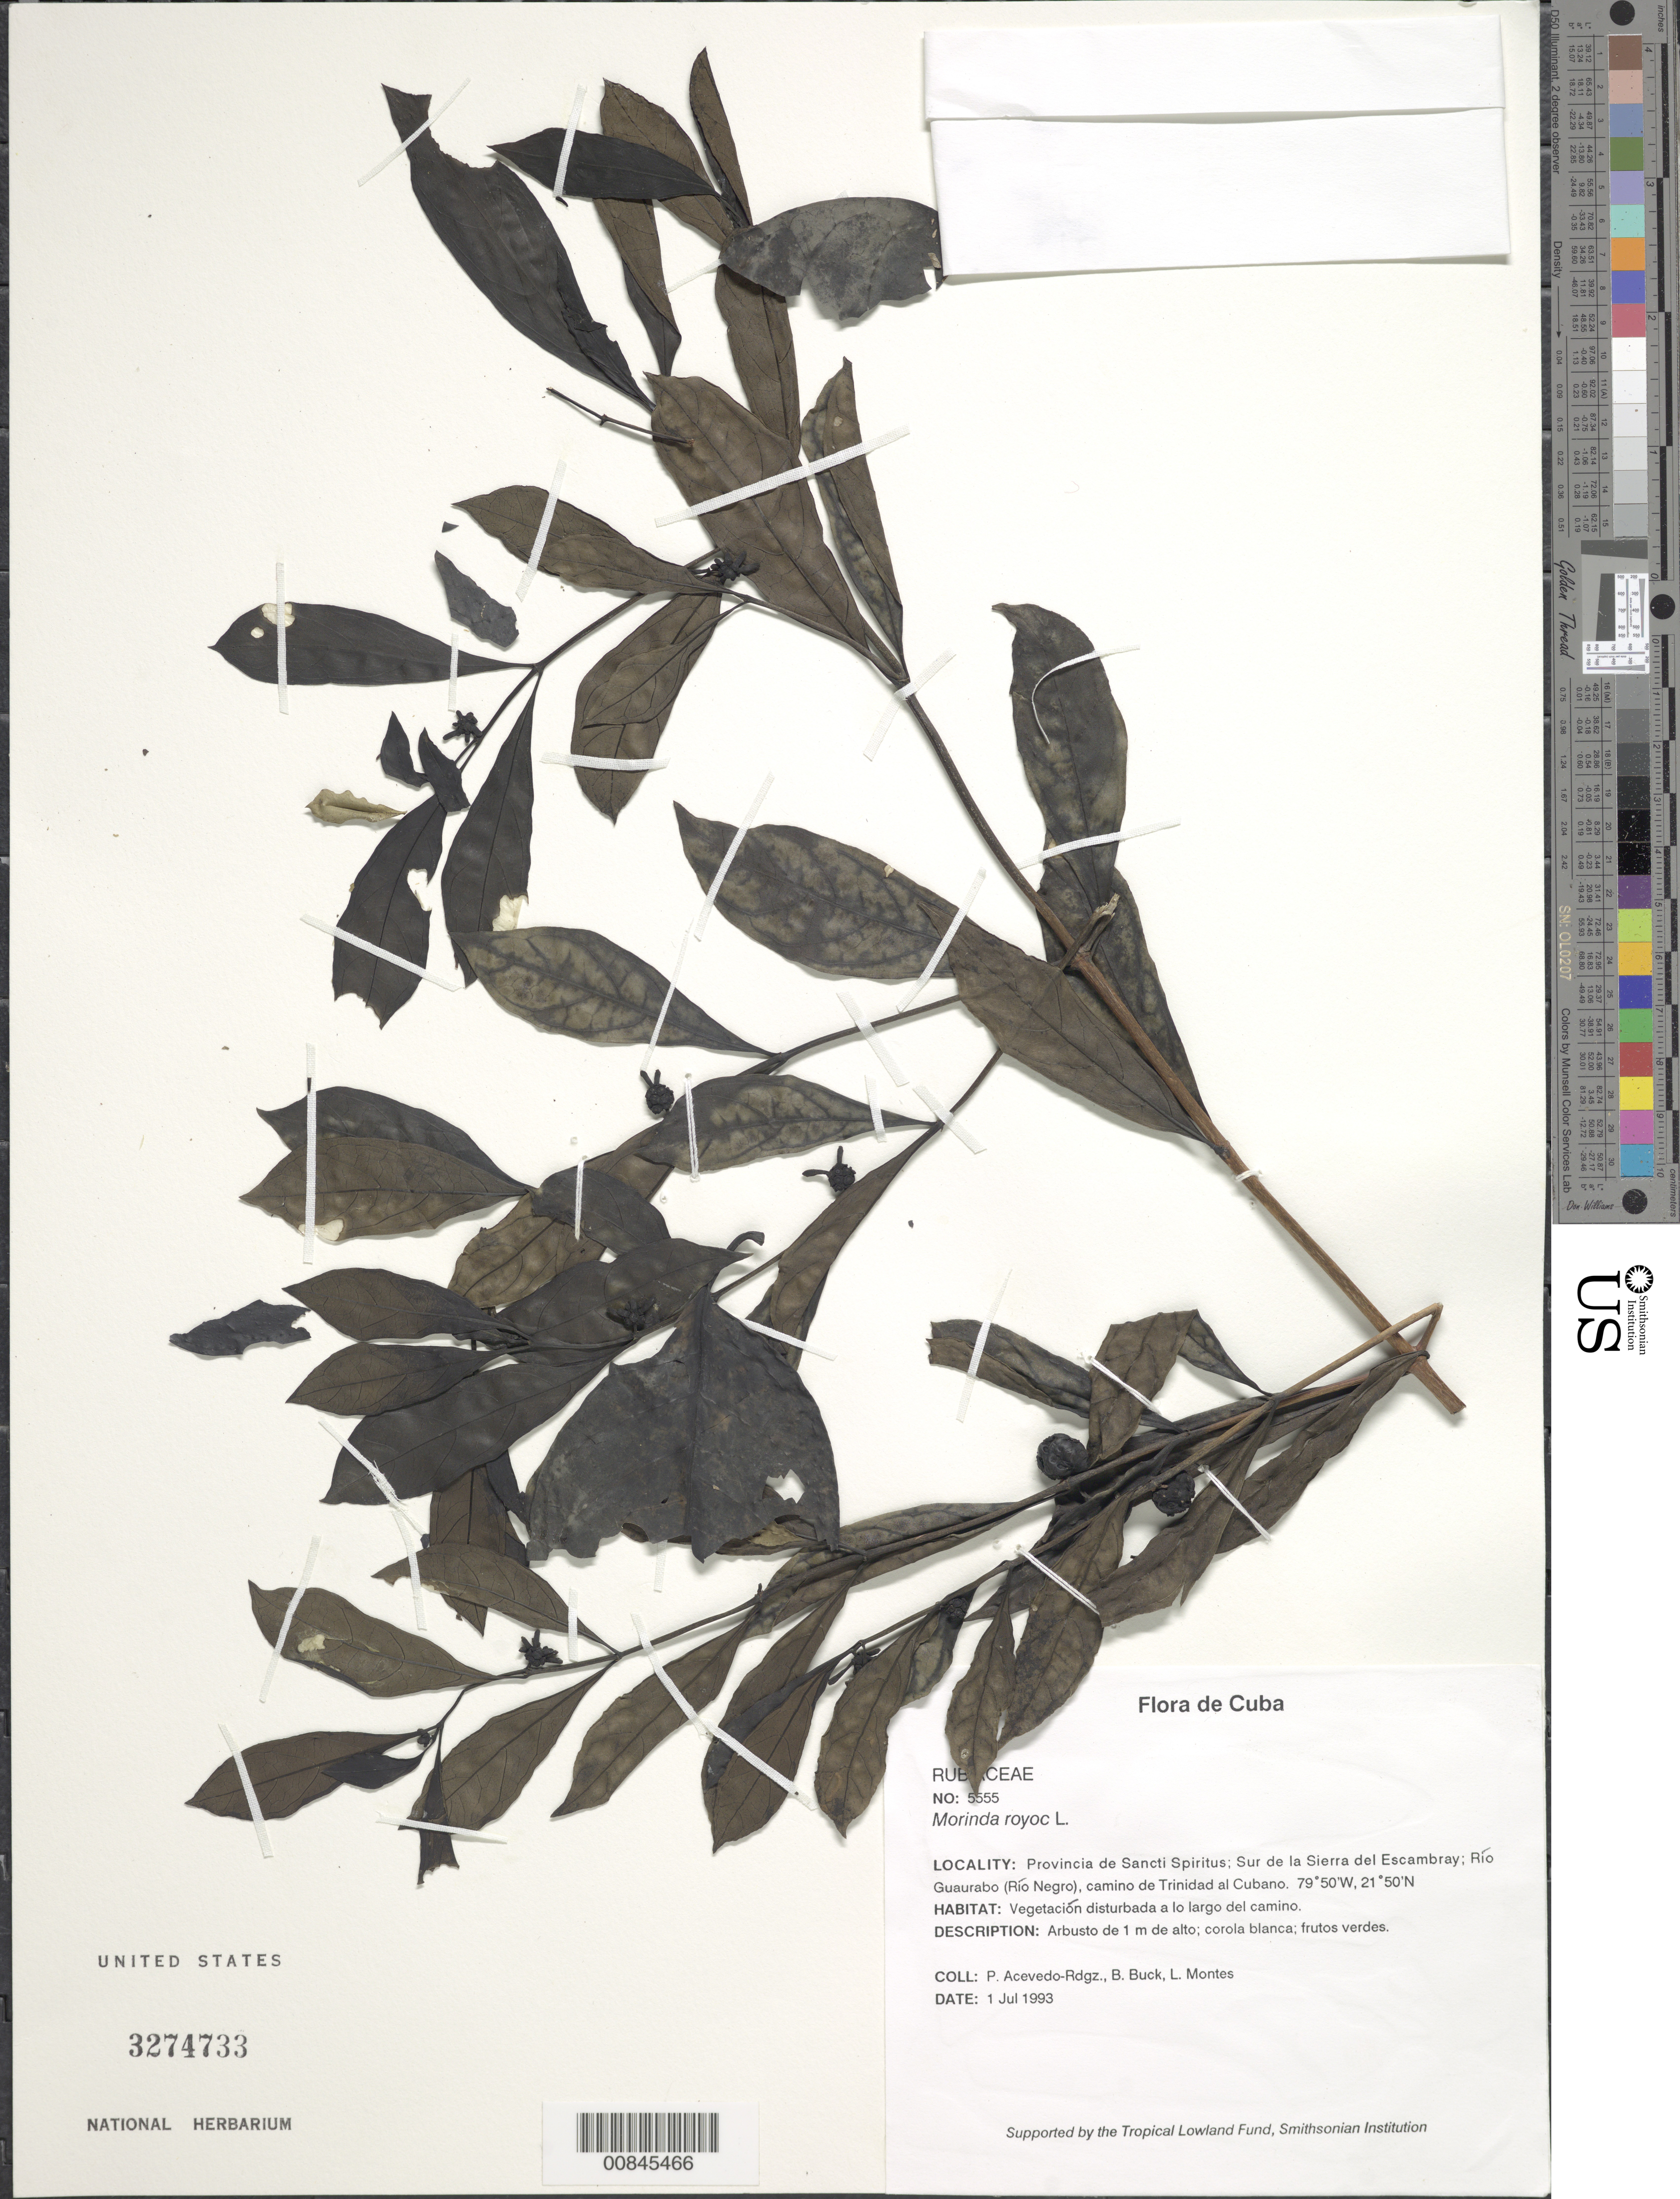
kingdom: Plantae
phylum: Tracheophyta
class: Magnoliopsida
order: Gentianales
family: Rubiaceae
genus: Morinda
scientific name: Morinda royoc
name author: L.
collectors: P. Acevedo-Rodr., B. Buck & L. Montes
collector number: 5555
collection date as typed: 01 Jul 1993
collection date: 1993-07-01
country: Cuba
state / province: Sancti Spiritus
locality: Sur de la Sierra del Escambray; Río Guaurabo (Río Negro), camino de Trinidad al Cubano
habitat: Vegetatción disturbada a lo largo del camino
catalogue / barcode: US 3274733